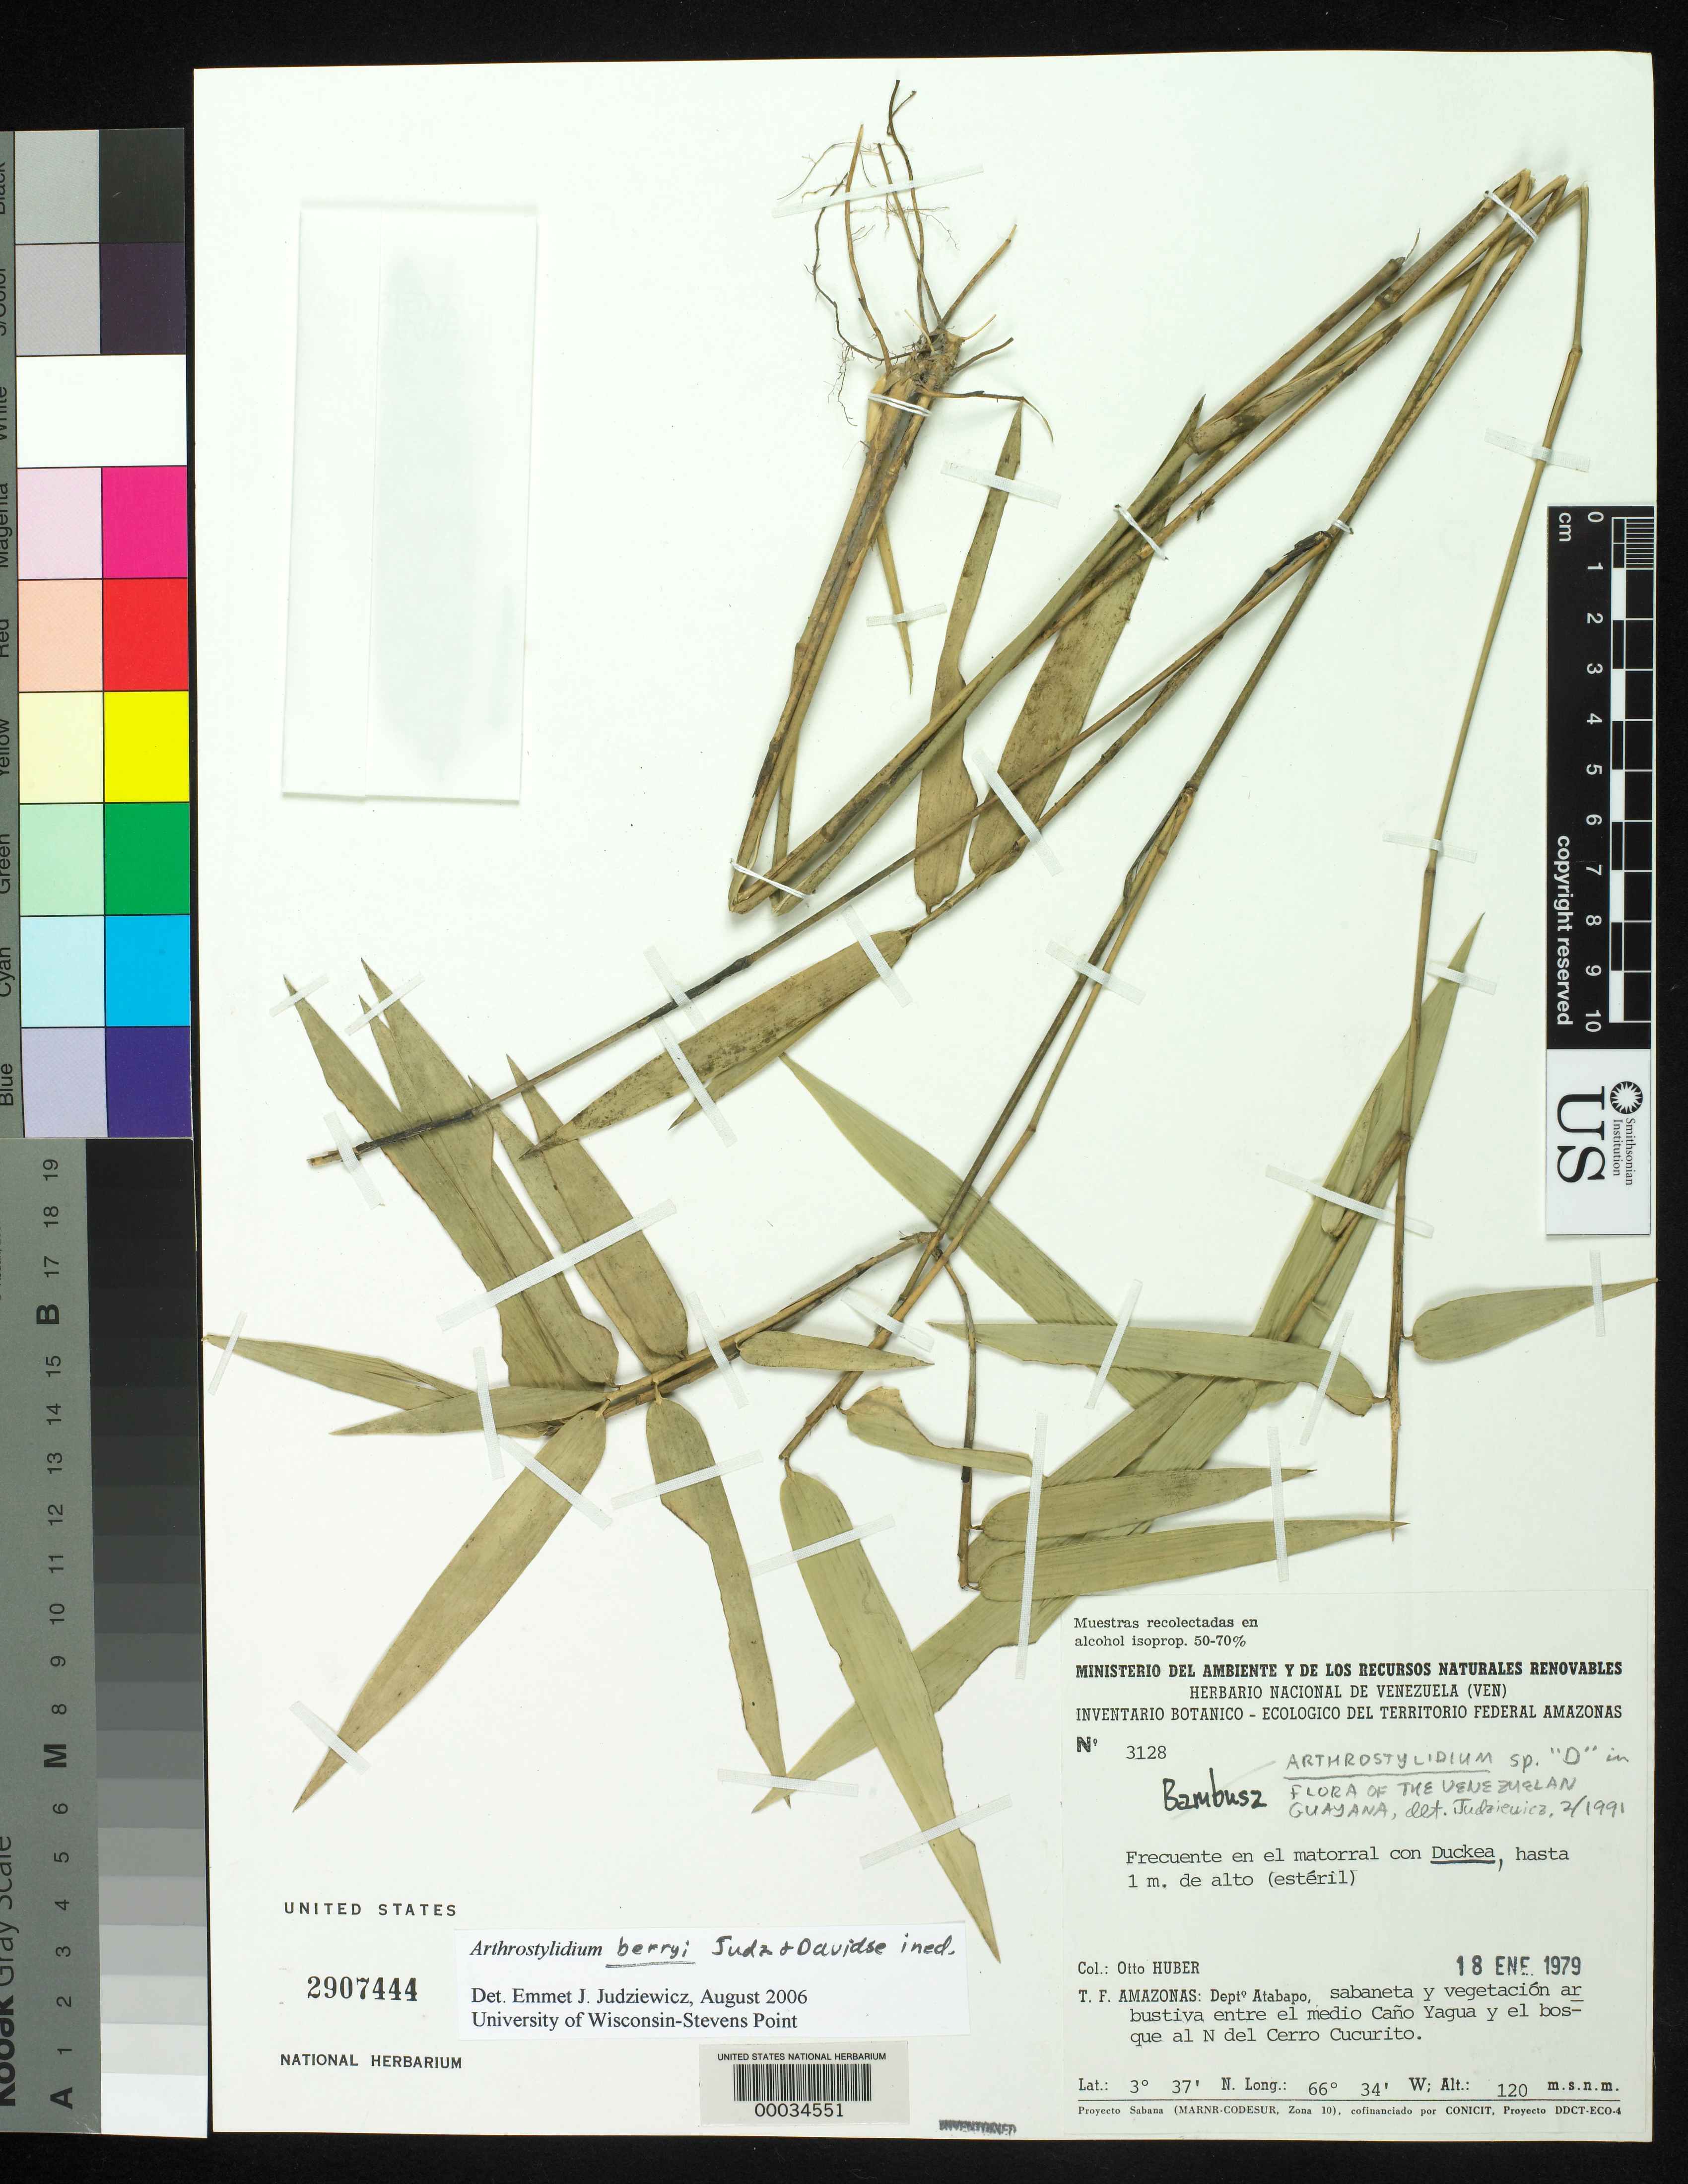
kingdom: Plantae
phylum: Tracheophyta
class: Liliopsida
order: Poales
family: Poaceae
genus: Arthrostylidium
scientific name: Arthrostylidium sp.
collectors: O. Huber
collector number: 3128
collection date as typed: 18 Jan 1979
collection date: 1979-01-18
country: Venezuela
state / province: Amazonas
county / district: Atabapo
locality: Between the middle of Cano Yagua and the forest n of cerro cucurito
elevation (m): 120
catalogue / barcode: US 2907444